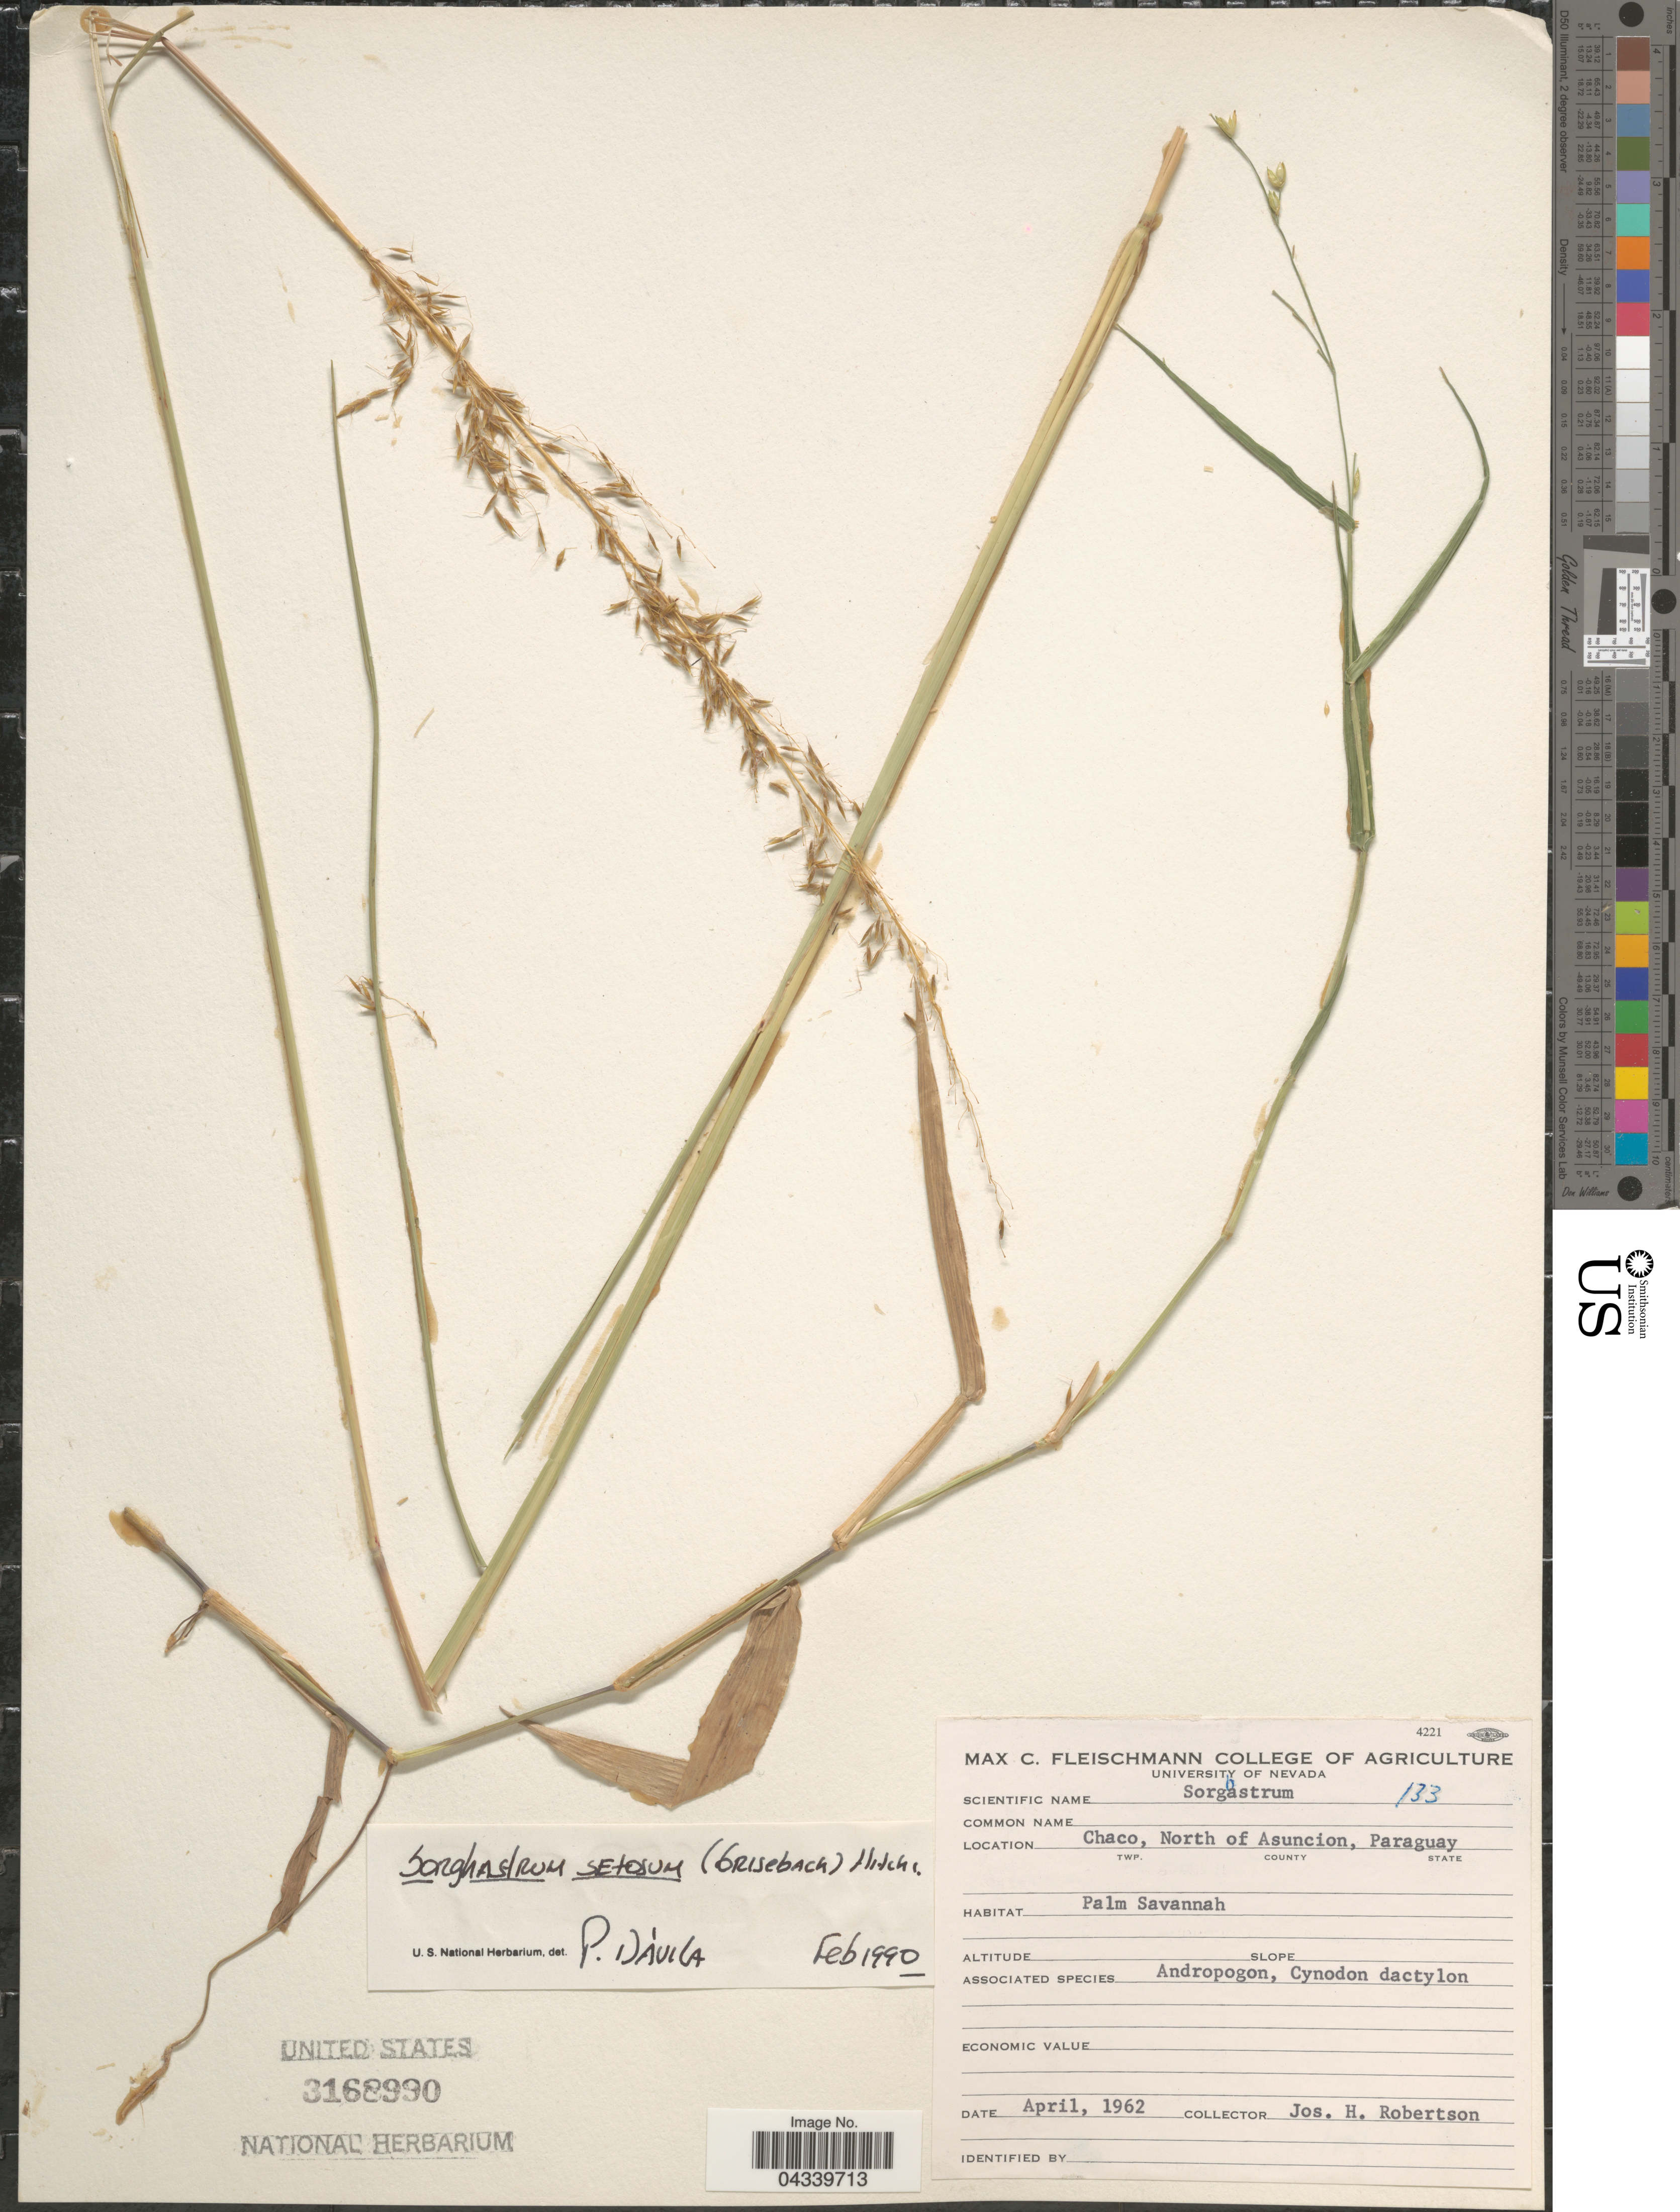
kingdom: Plantae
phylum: Tracheophyta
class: Liliopsida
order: Poales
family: Poaceae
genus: Sorghastrum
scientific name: Sorghastrum setosum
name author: (Griseb.) Hitchc.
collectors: J. Robertson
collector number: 133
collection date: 1962-04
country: Paraguay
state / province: Asuncion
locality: Chaco, North of Asuncion. Palm Savannah.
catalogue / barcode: US 3168990